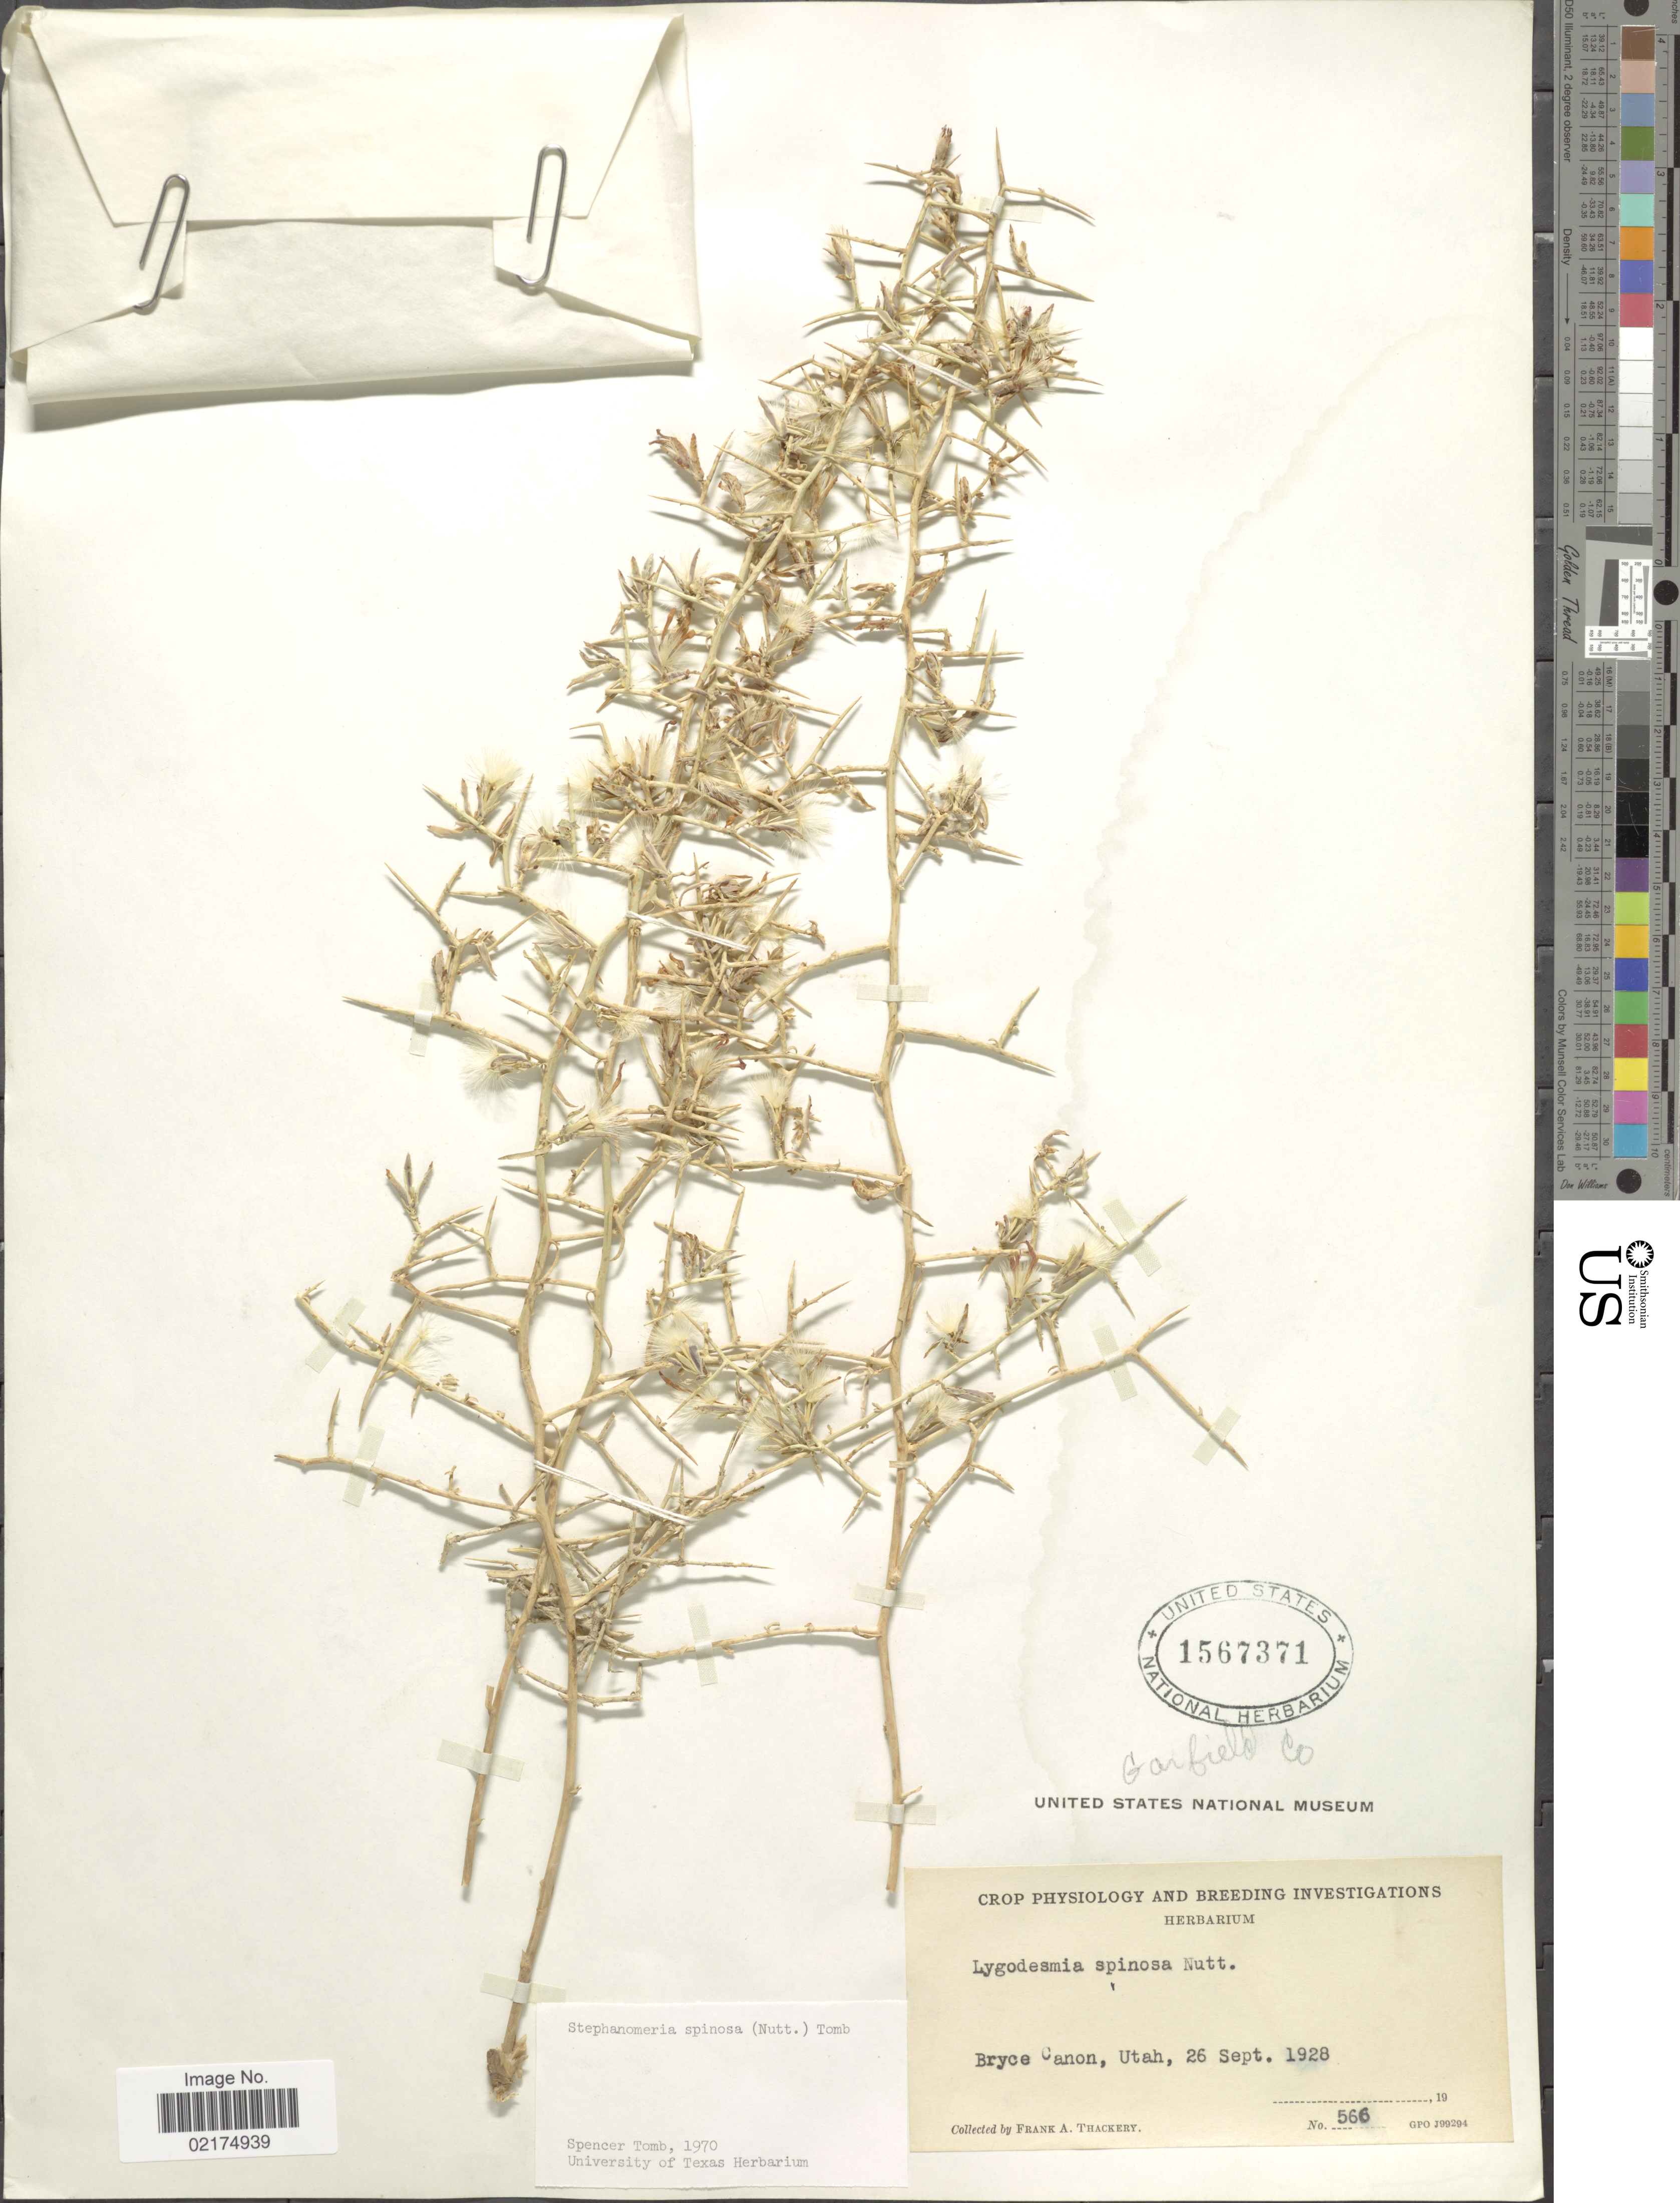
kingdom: Plantae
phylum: Tracheophyta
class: Magnoliopsida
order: Asterales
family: Asteraceae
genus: Pleiacanthus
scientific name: Pleiacanthus spinosus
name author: (Nutt.) Rydb.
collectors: F. Thackery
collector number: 566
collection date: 1928-09-26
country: United States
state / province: Utah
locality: Bryce Canon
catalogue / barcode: US 1567371